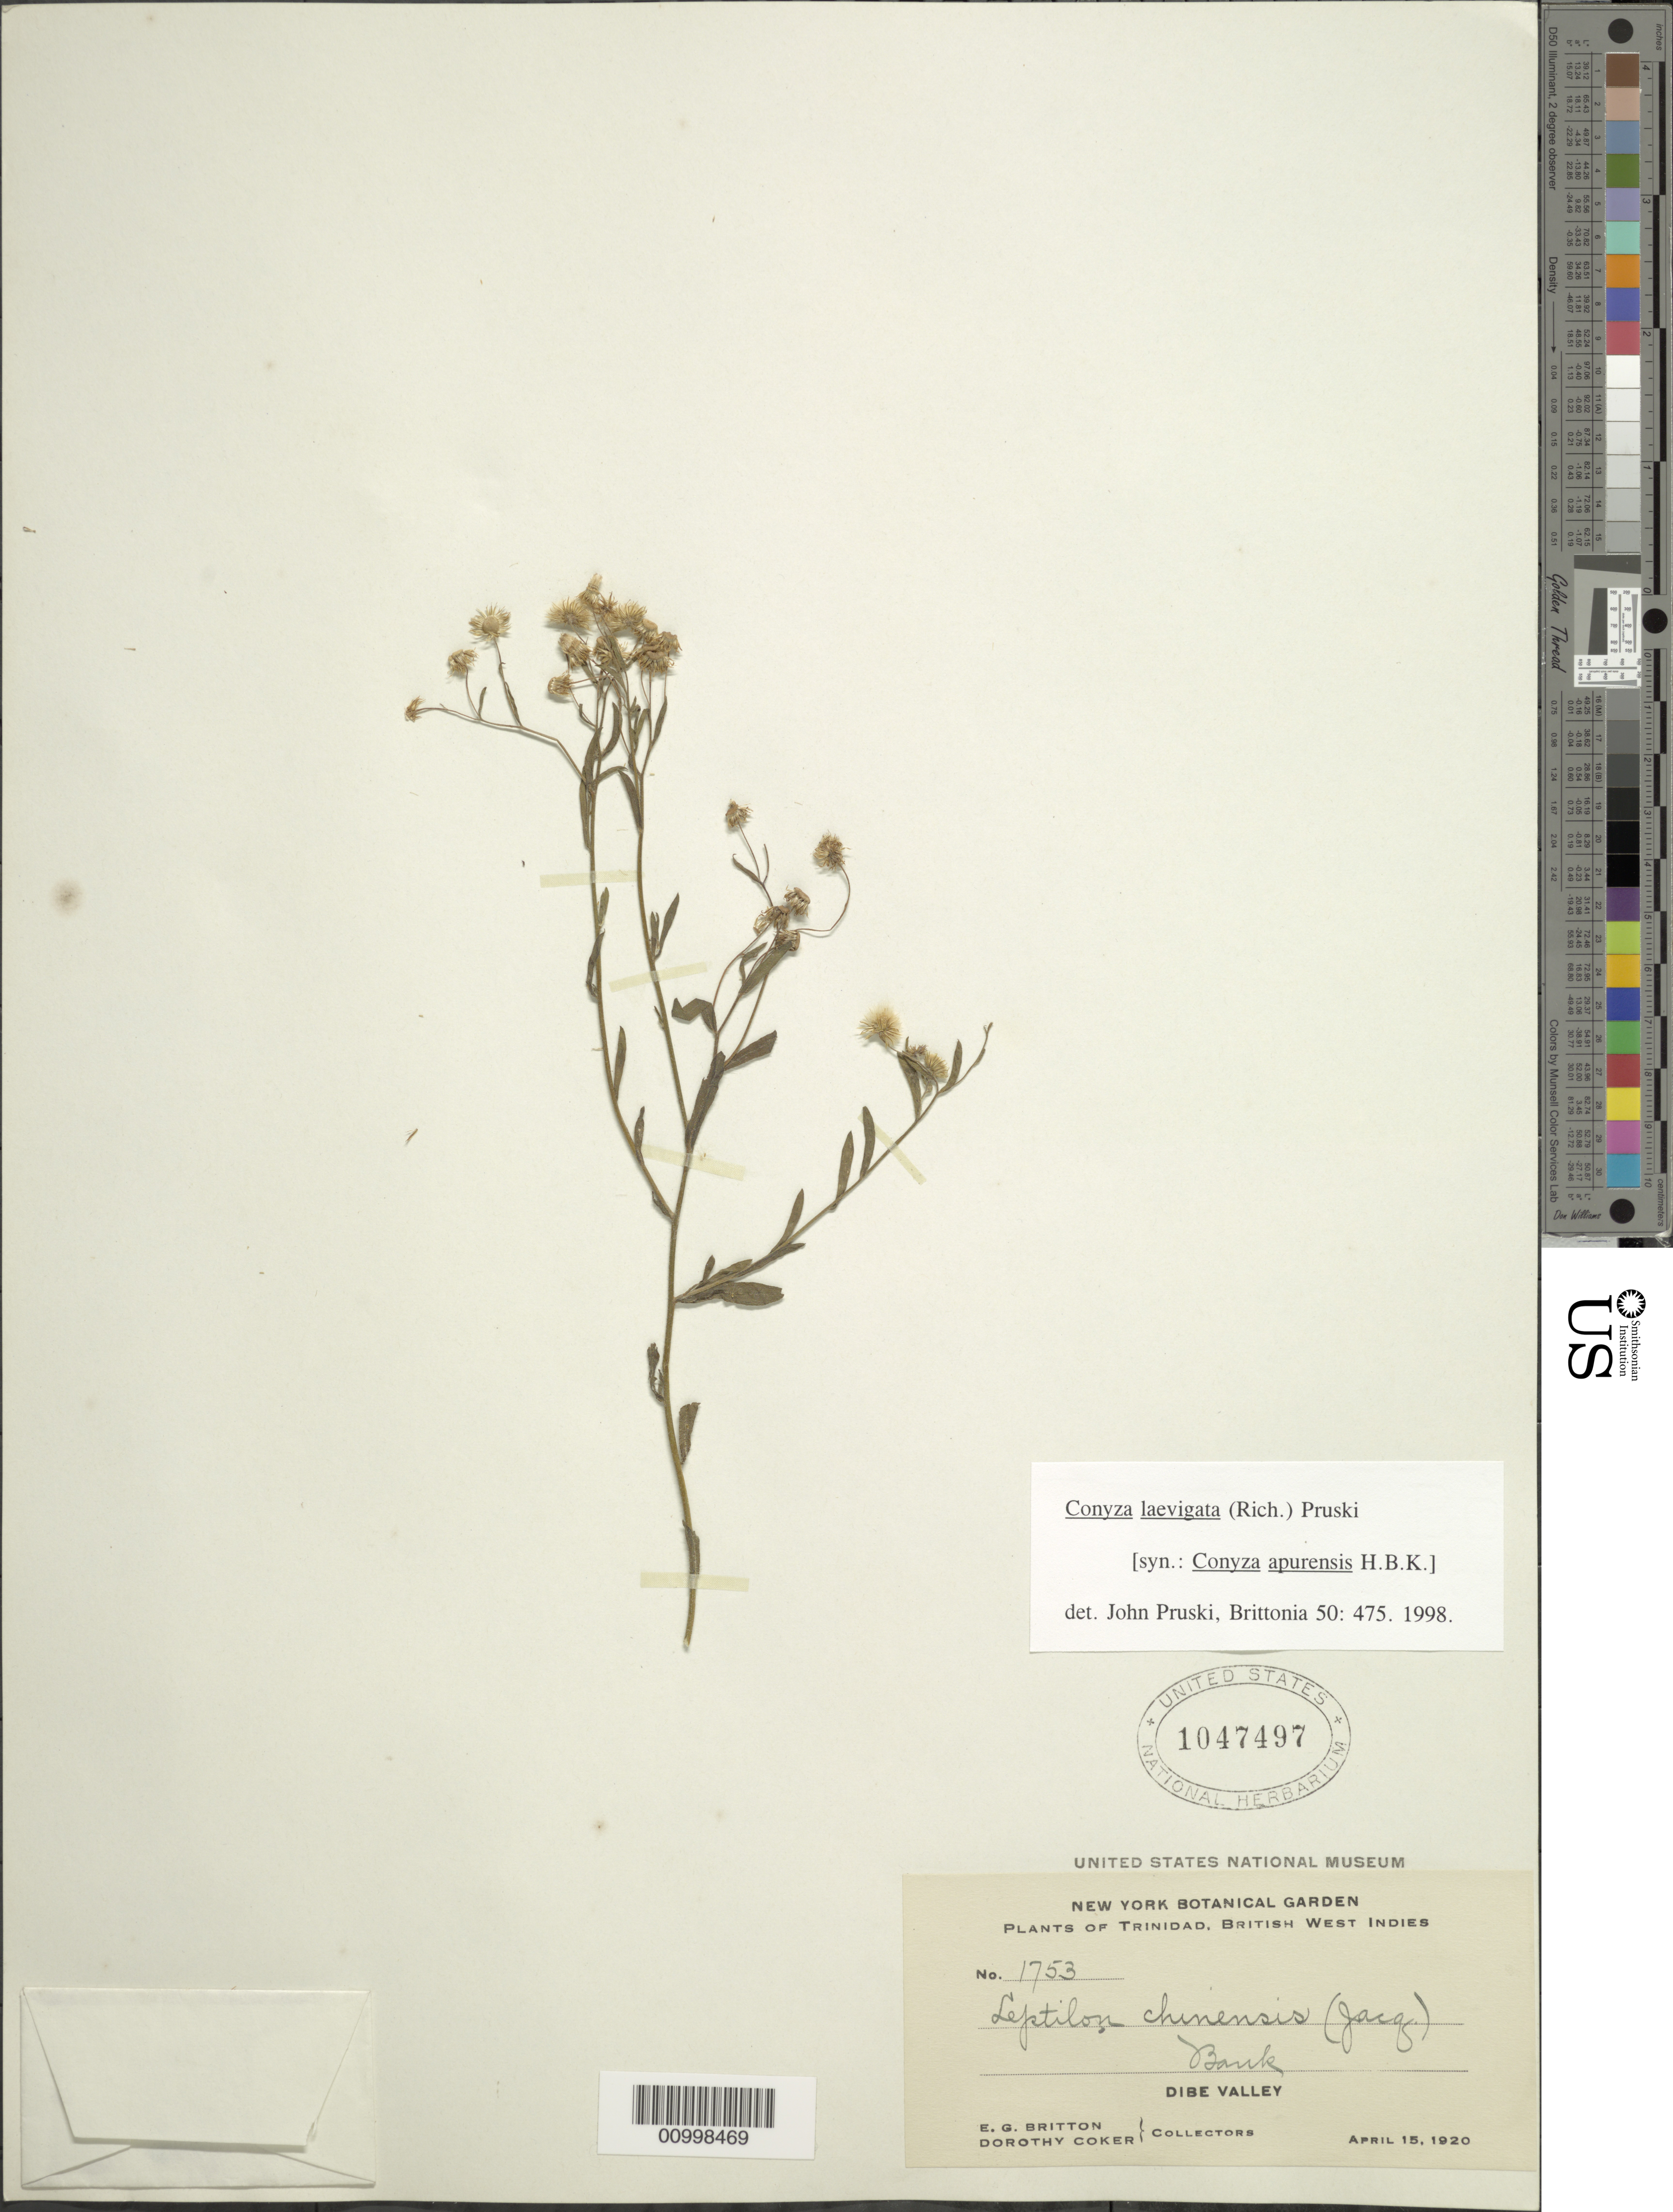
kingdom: Plantae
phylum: Tracheophyta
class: Magnoliopsida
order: Asterales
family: Asteraceae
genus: Conyza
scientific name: Conyza laevigata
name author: (Rich.) Pruski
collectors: E. G. Britton & D. Coker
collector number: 1753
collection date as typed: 15 Apr 1920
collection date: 1920-04-15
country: Trinidad and Tobago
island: Trinidad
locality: Dibe Valley, bank.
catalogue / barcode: US 1047497